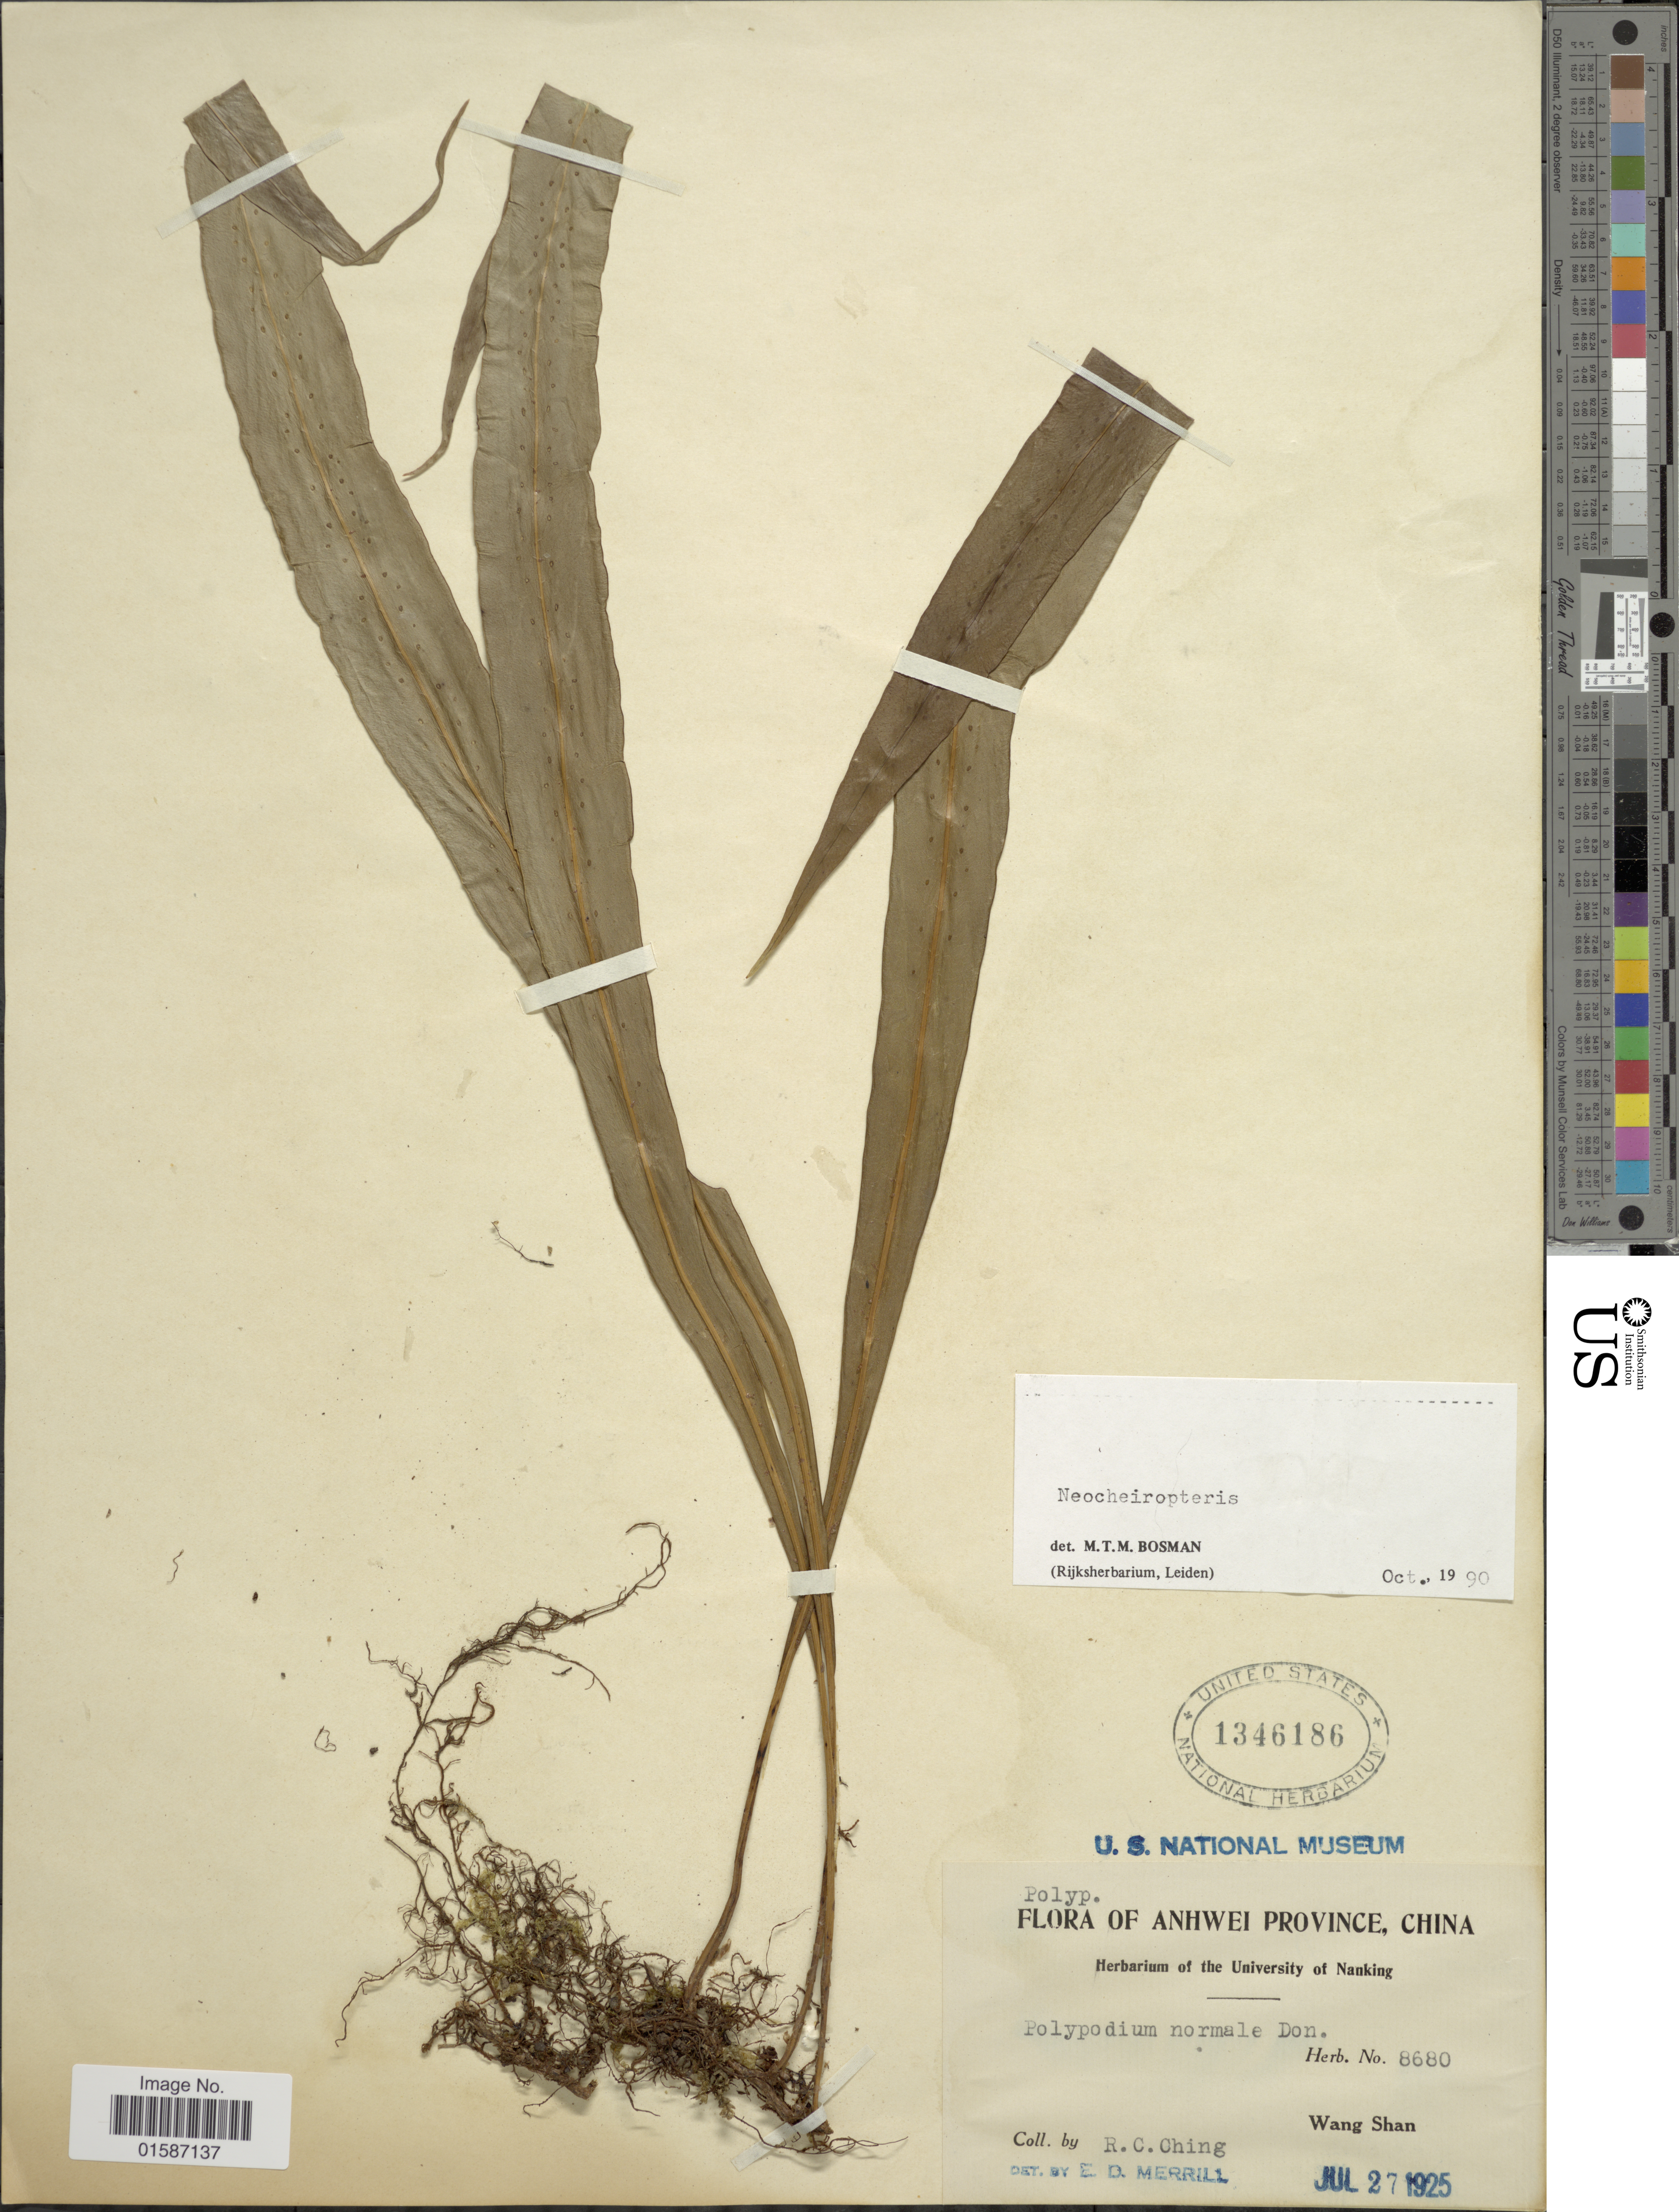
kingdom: Plantae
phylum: Tracheophyta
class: Polypodiopsida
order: Polypodiales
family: Polypodiaceae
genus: Tricholepidium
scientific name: Tricholepidium normale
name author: (D. Don) Ching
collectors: R. C. Ching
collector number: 8680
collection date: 1925-07-27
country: China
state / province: Anhui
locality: Anhwei Province, Wang Shan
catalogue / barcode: US 1346186